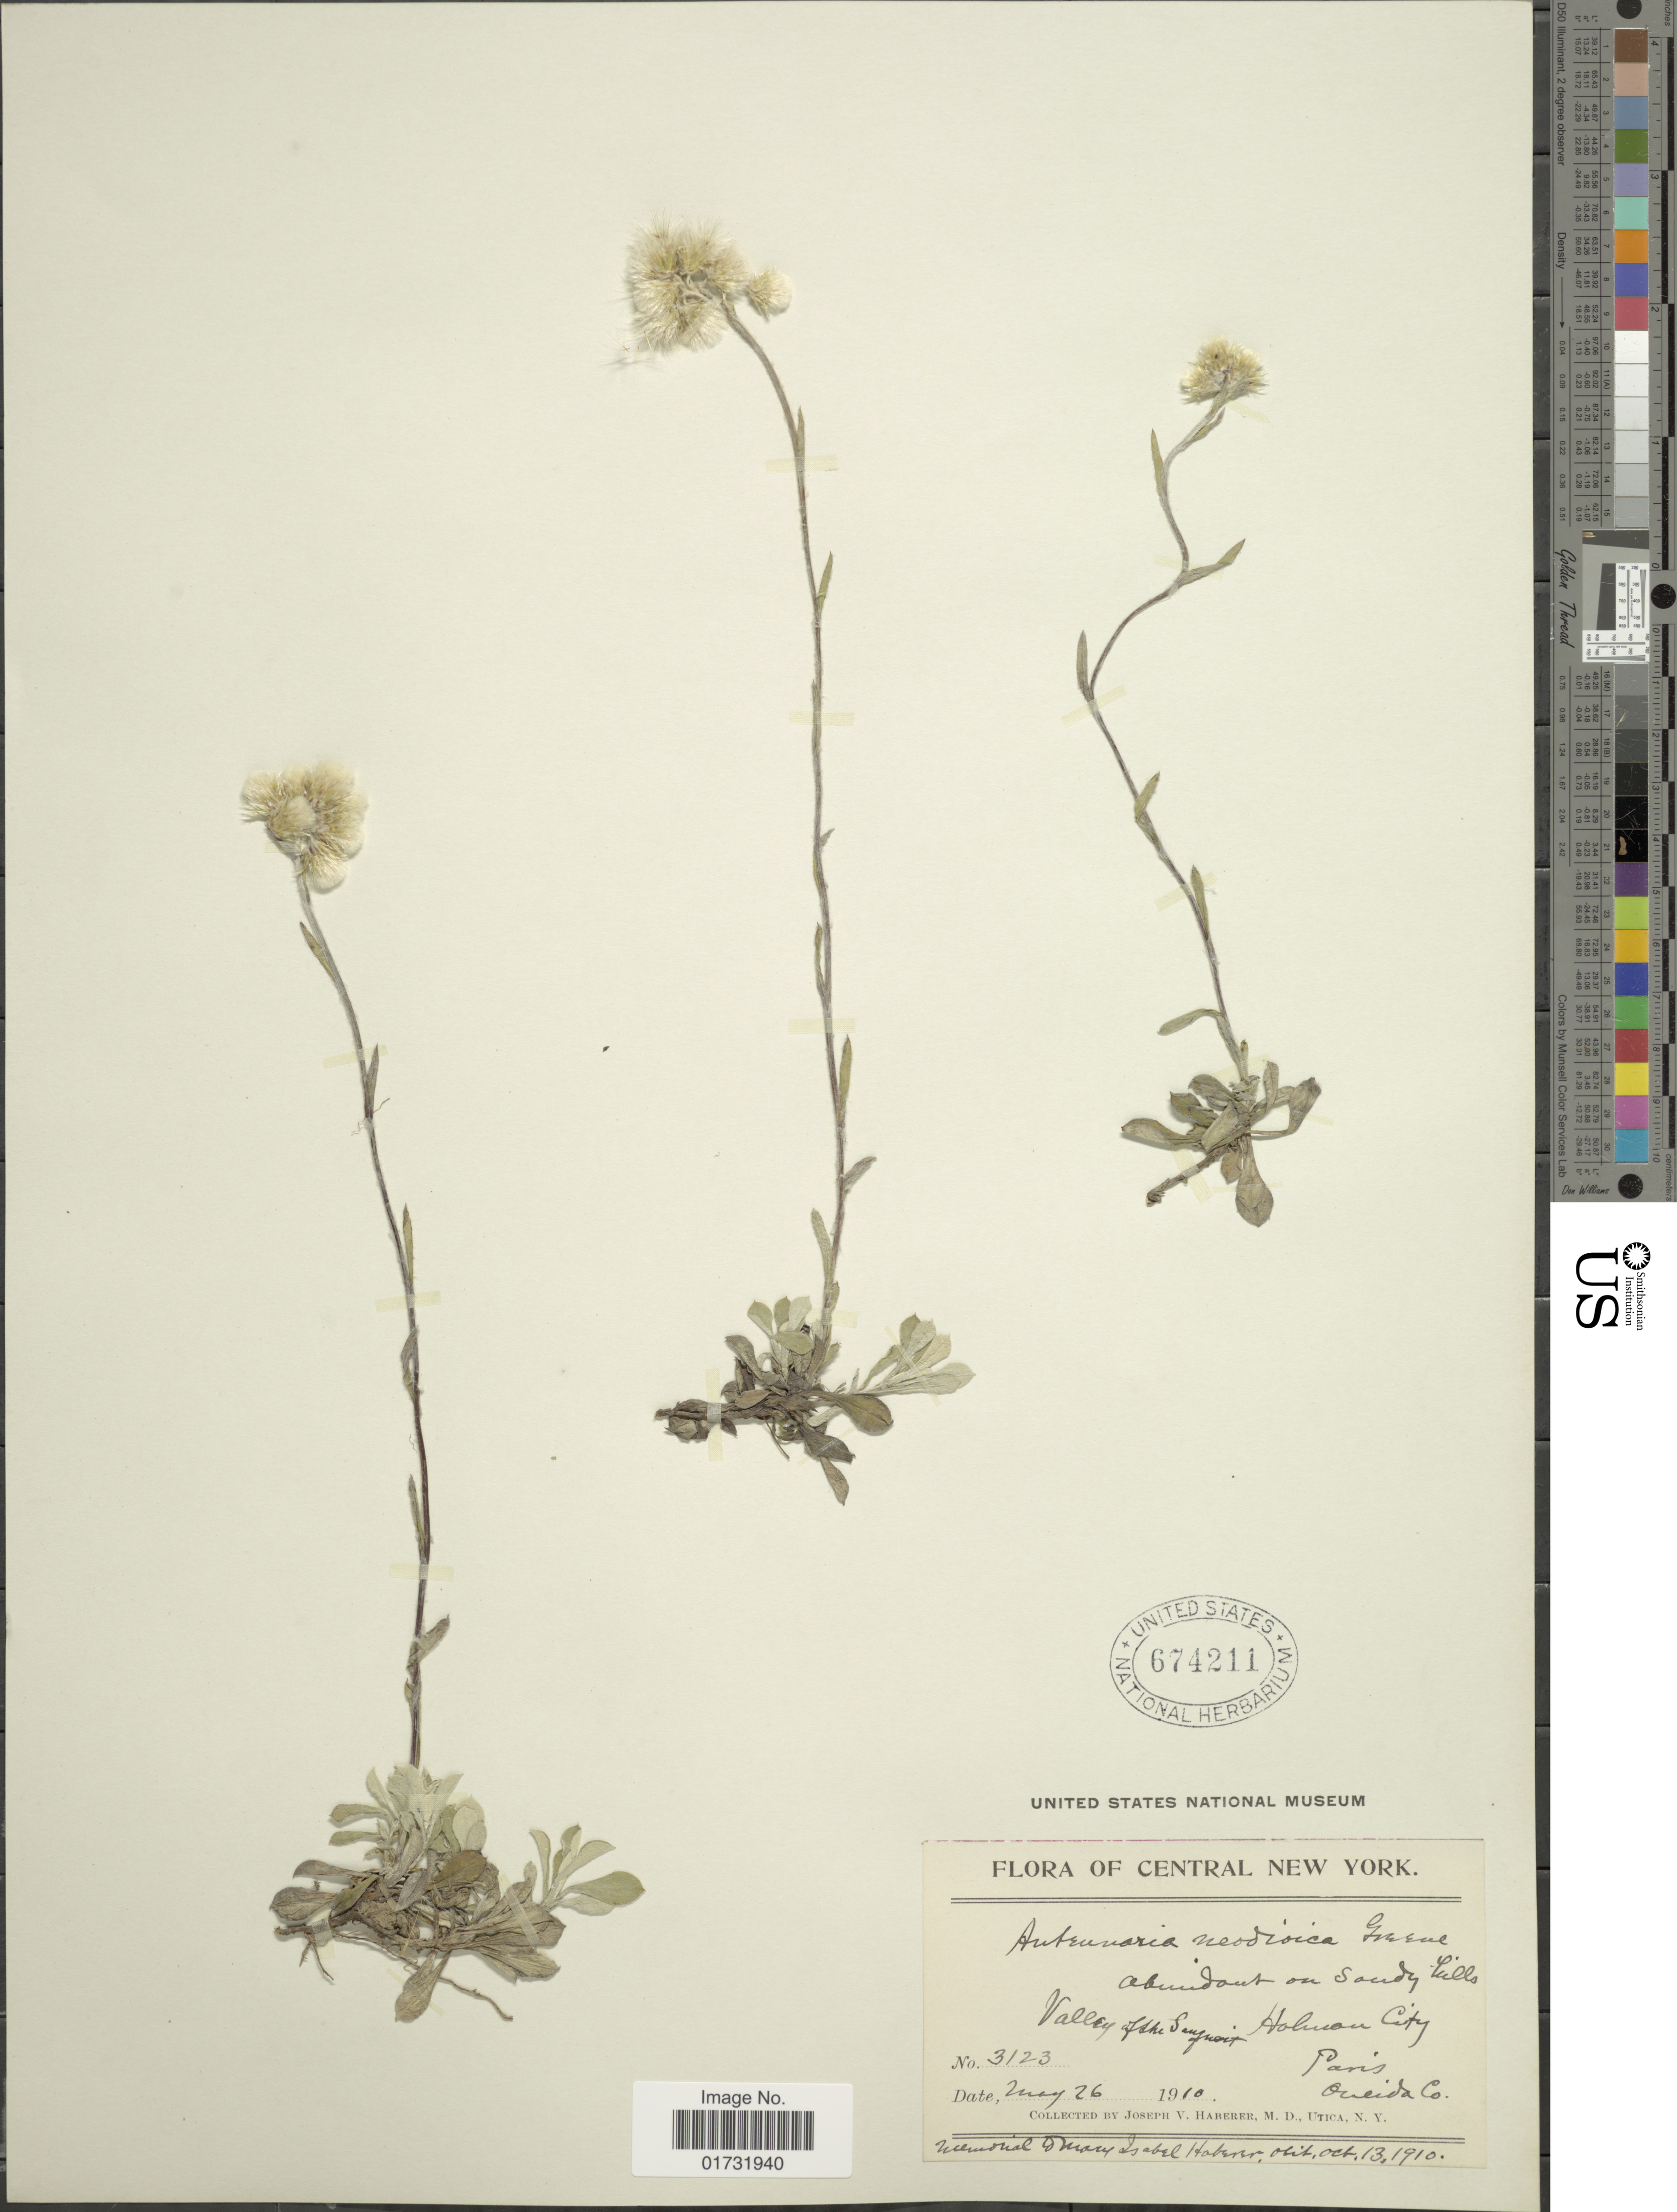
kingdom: Plantae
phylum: Tracheophyta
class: Magnoliopsida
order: Asterales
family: Asteraceae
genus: Antennaria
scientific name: Antennaria neodioica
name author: Greene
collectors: J. V. Haberer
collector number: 3123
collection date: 1910-05-26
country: United States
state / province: New York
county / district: Oneida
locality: Central New York. Valley of the Sangnort. Holman City. Paris. Oneida Co.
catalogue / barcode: US 674211